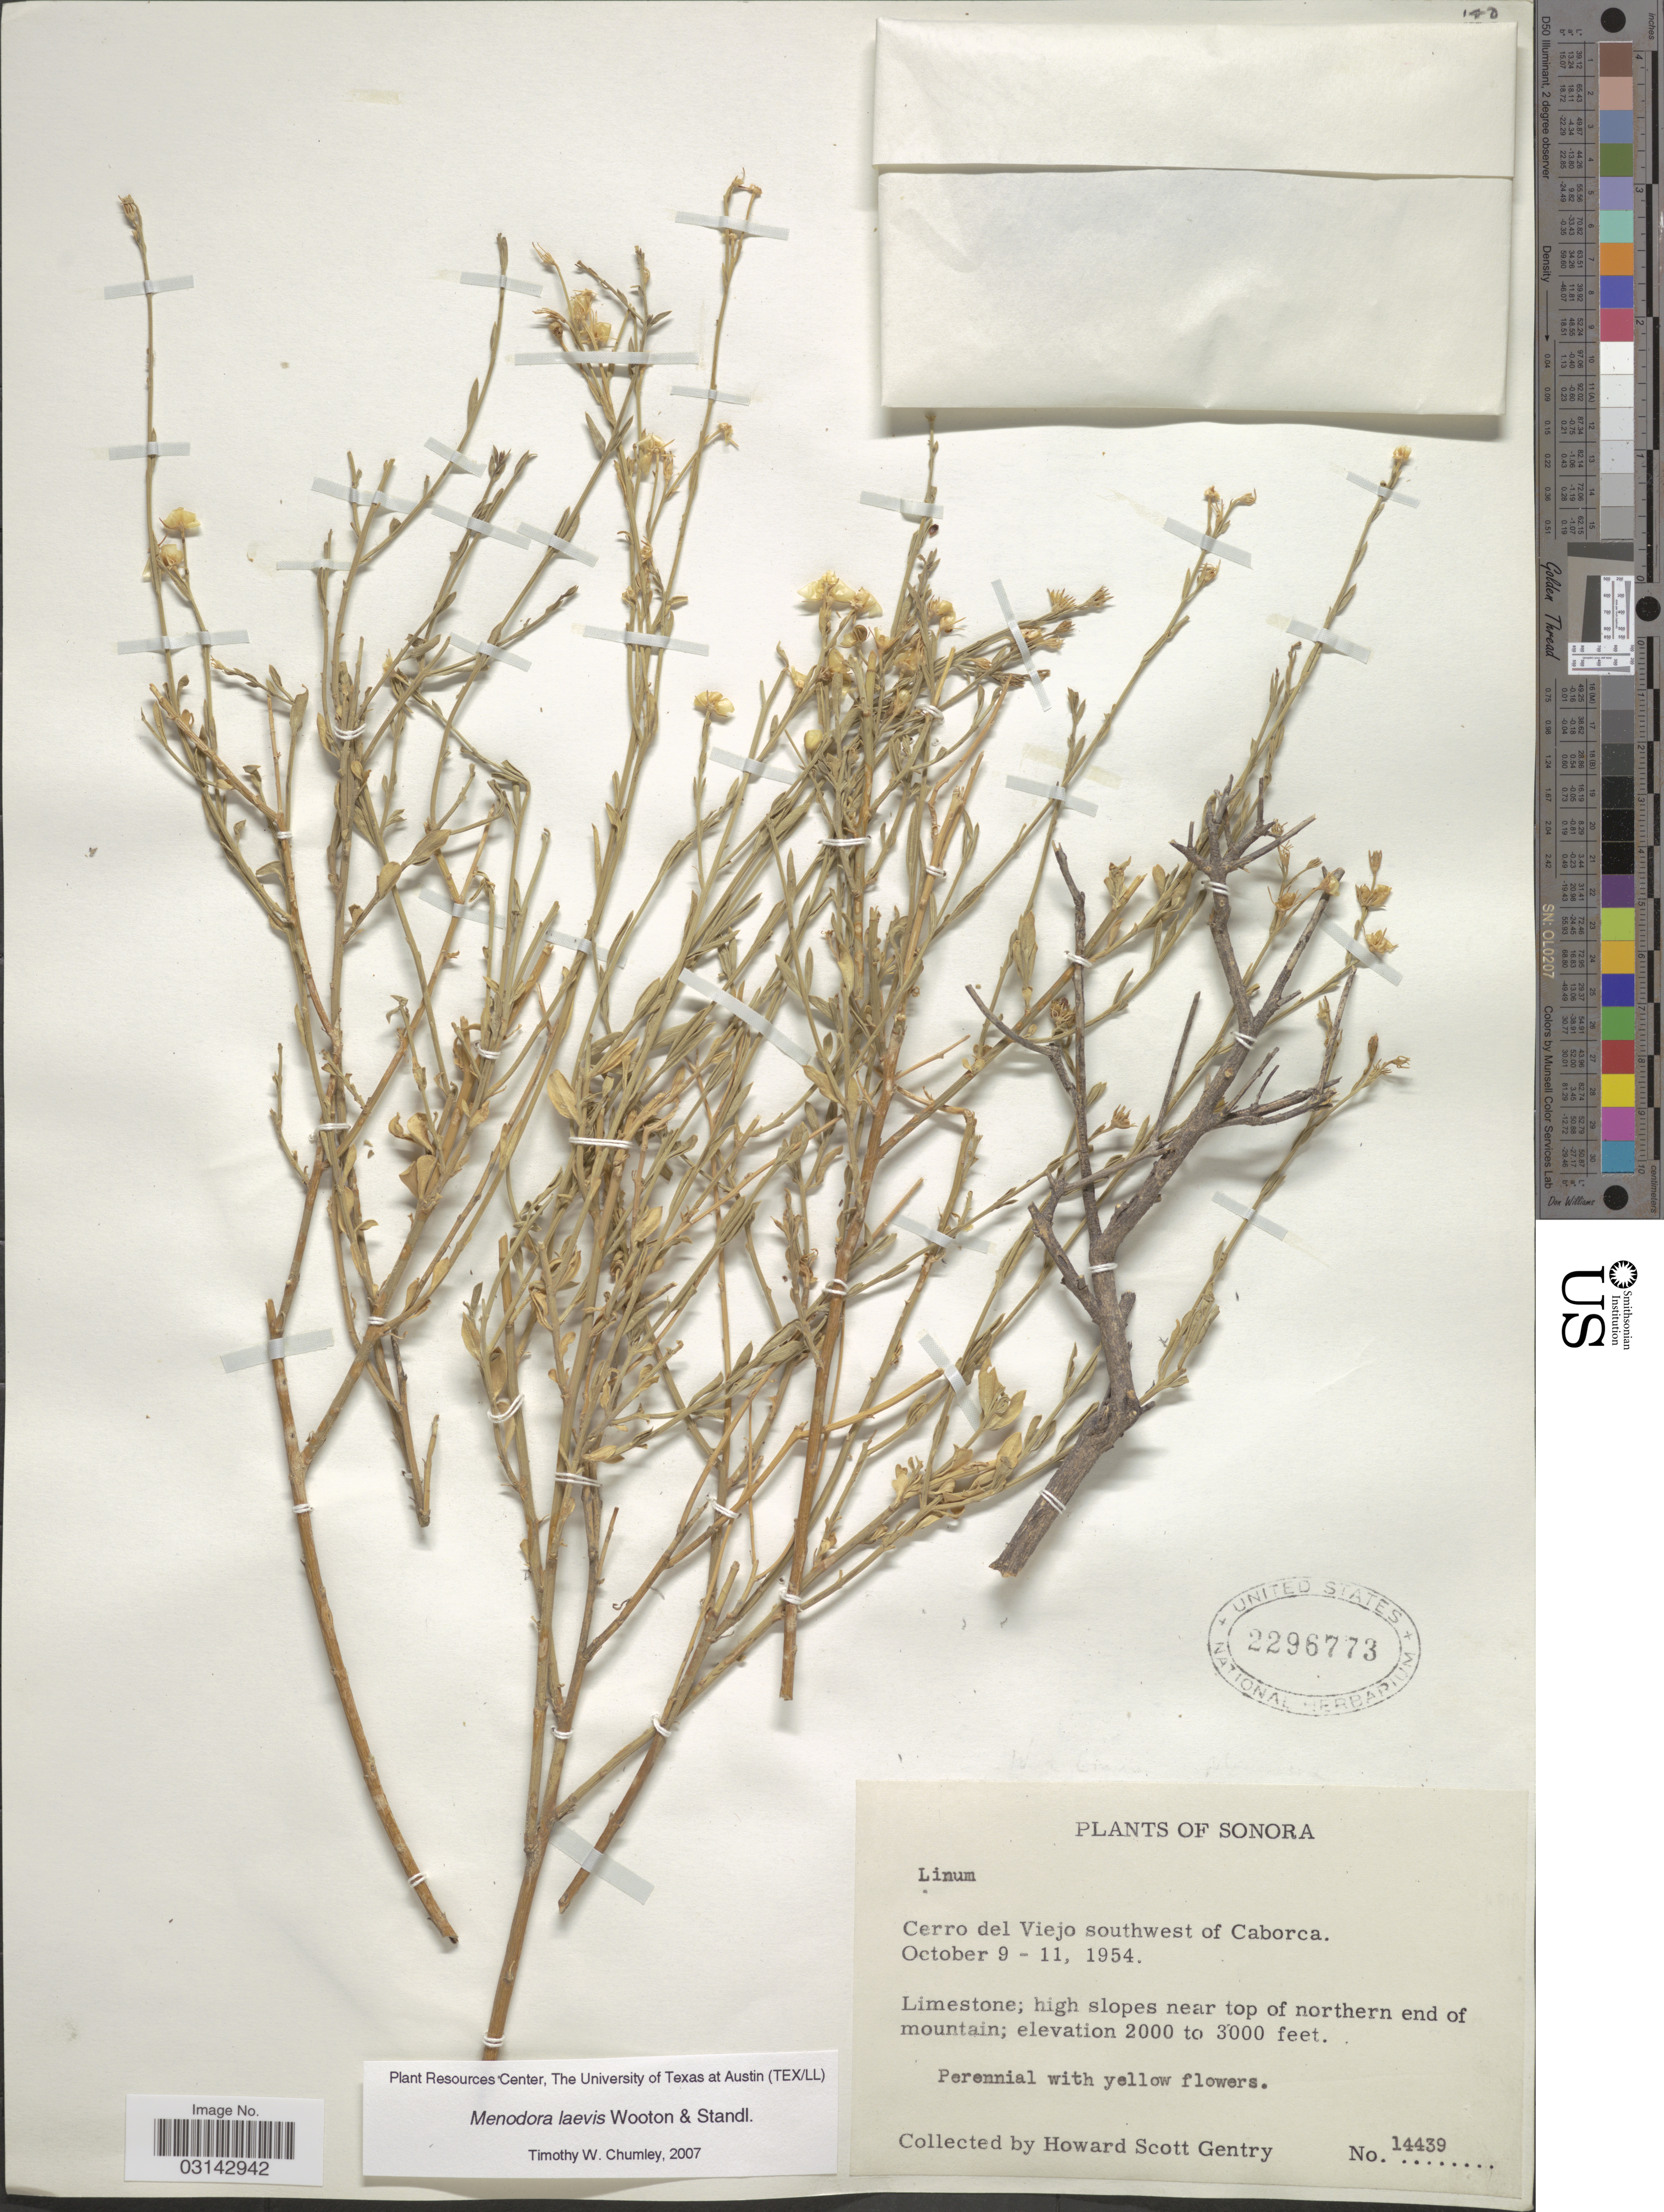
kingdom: Plantae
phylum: Tracheophyta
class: Magnoliopsida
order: Lamiales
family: Oleaceae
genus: Menodora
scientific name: Menodora laevis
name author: Wooton & Standl.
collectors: H. S. Gentry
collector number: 14439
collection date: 1954-10-09/1954-10-11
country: Mexico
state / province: Sonora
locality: Cerro del Viejo southwest of Caborca. High slopes near top of northern end of mountain.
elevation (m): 610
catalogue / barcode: US 2296773